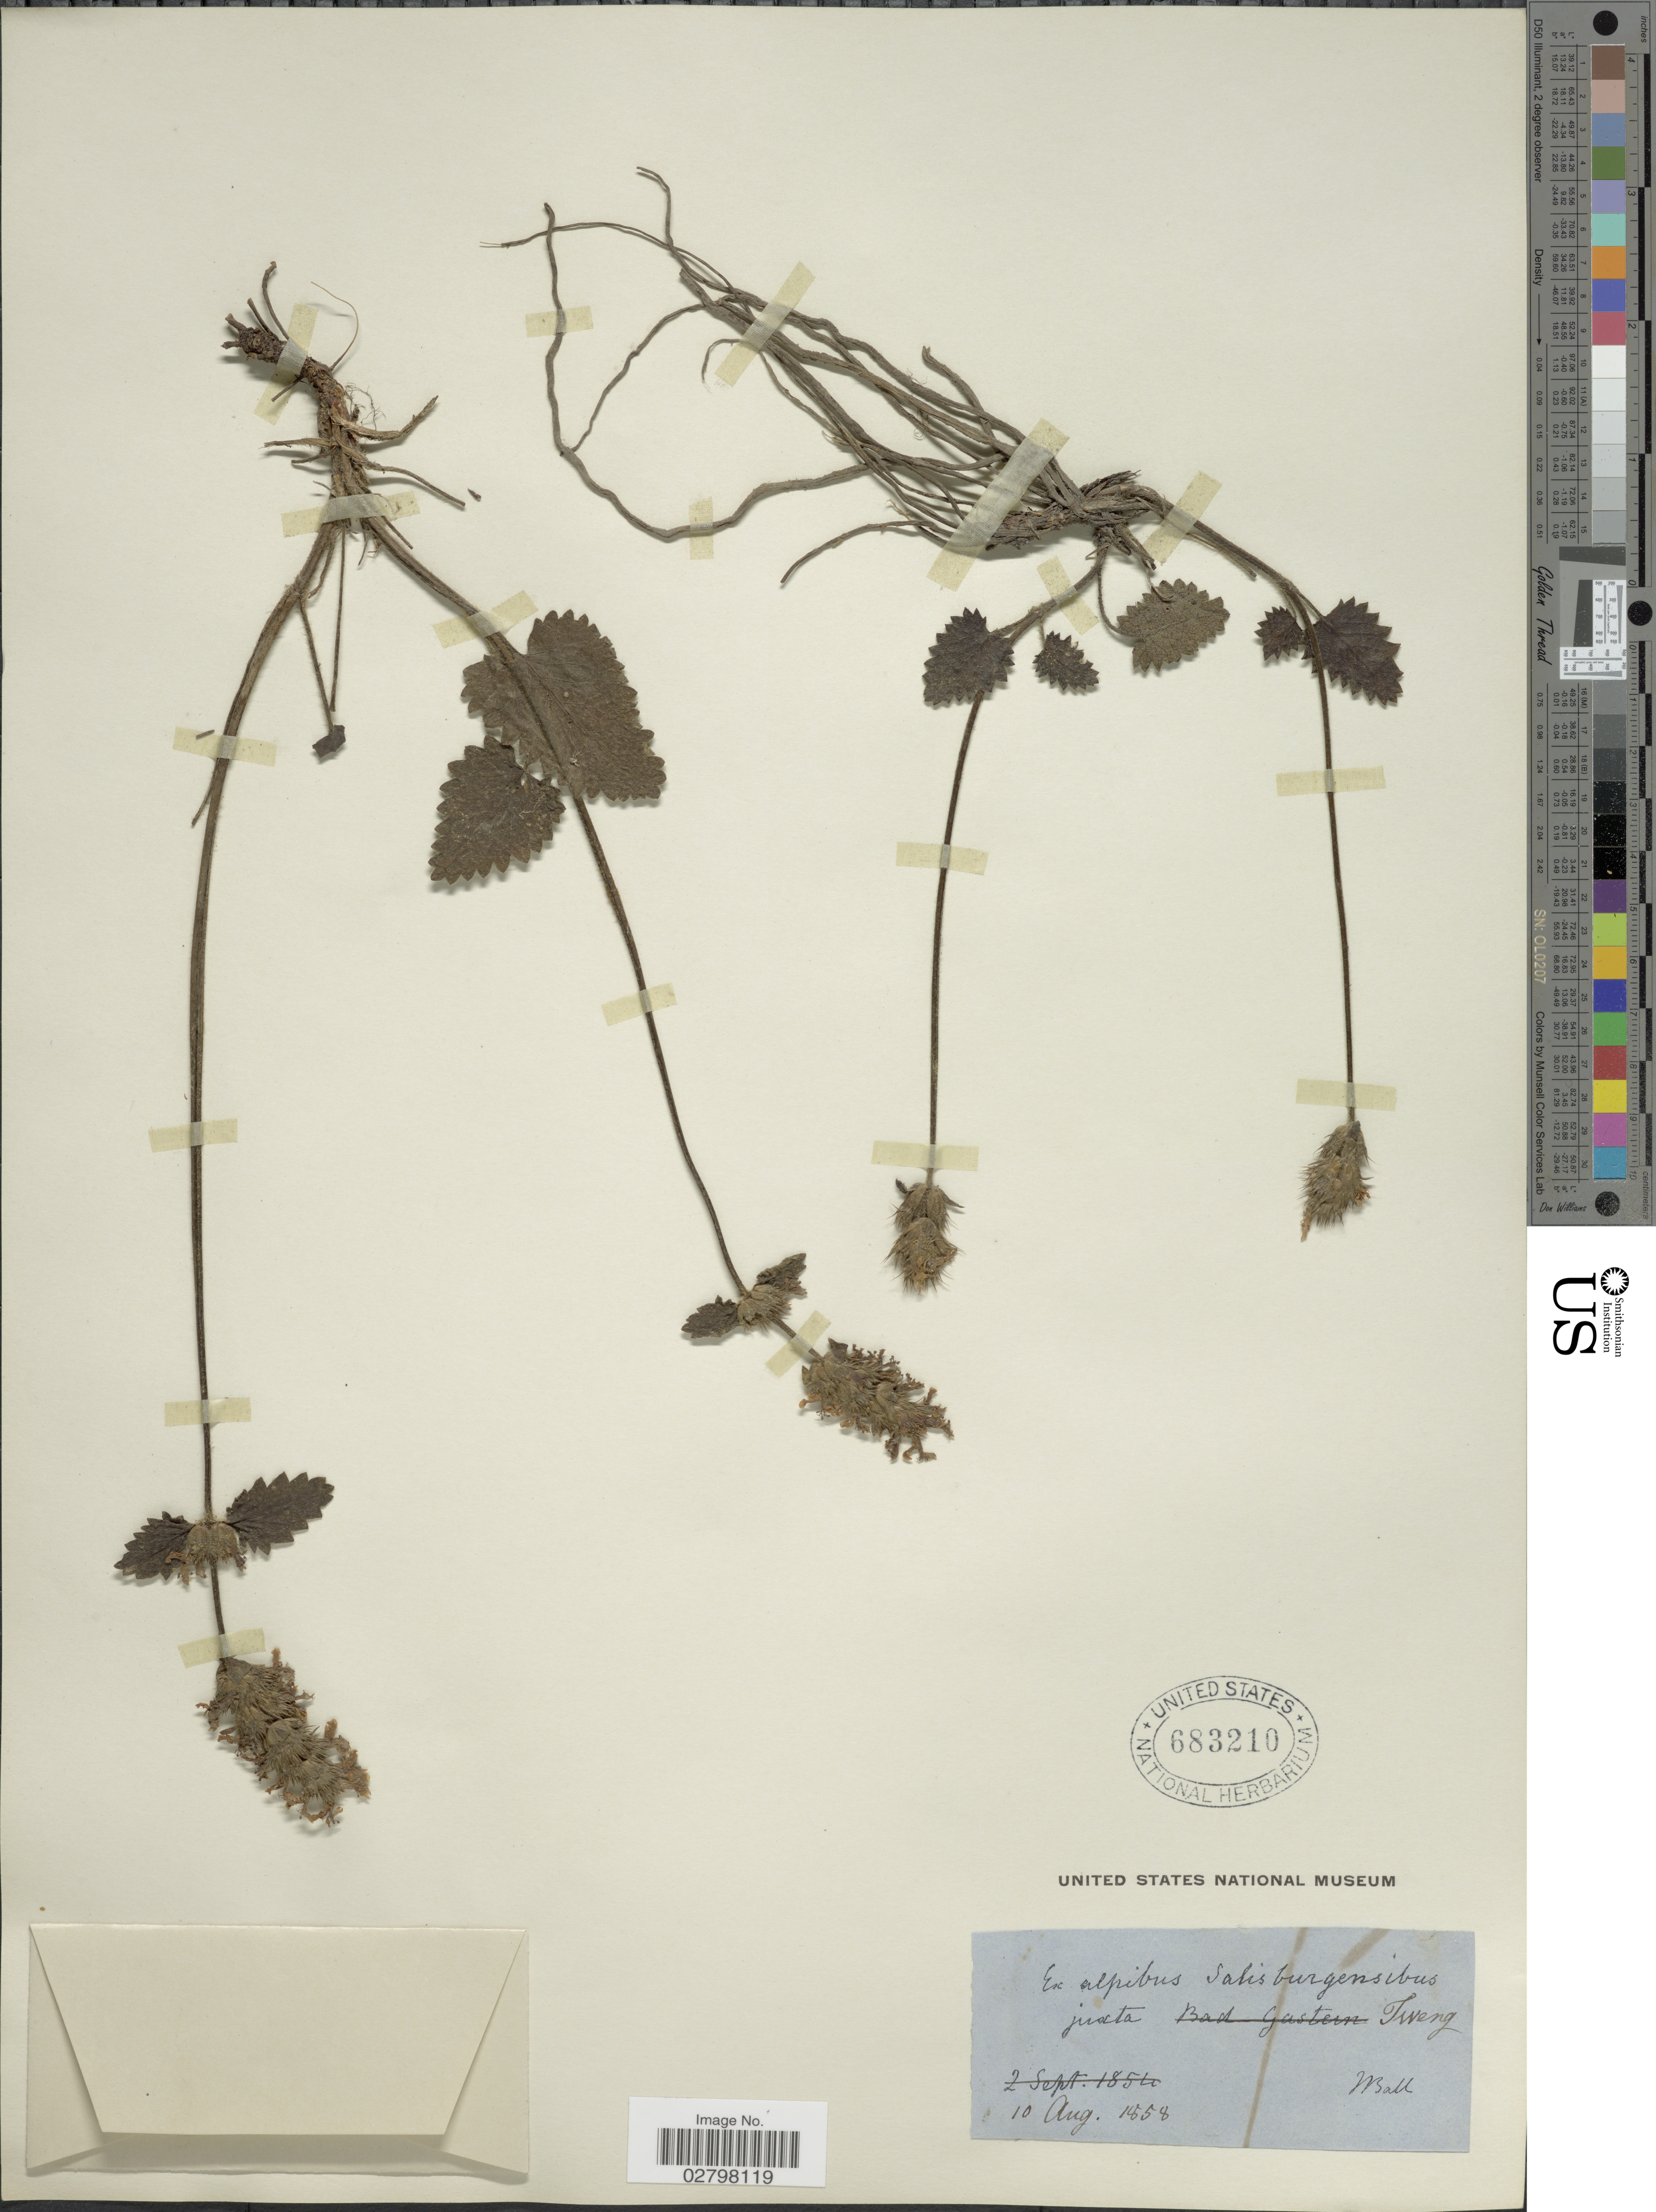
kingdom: Plantae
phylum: Tracheophyta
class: Magnoliopsida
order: Lamiales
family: Lamiaceae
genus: Stachys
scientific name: Stachys sp.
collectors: J. Ball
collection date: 1858-08-10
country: Austria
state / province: Salzburg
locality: Ex alpibus Salisburgensibus juxta Tweng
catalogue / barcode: US 683210